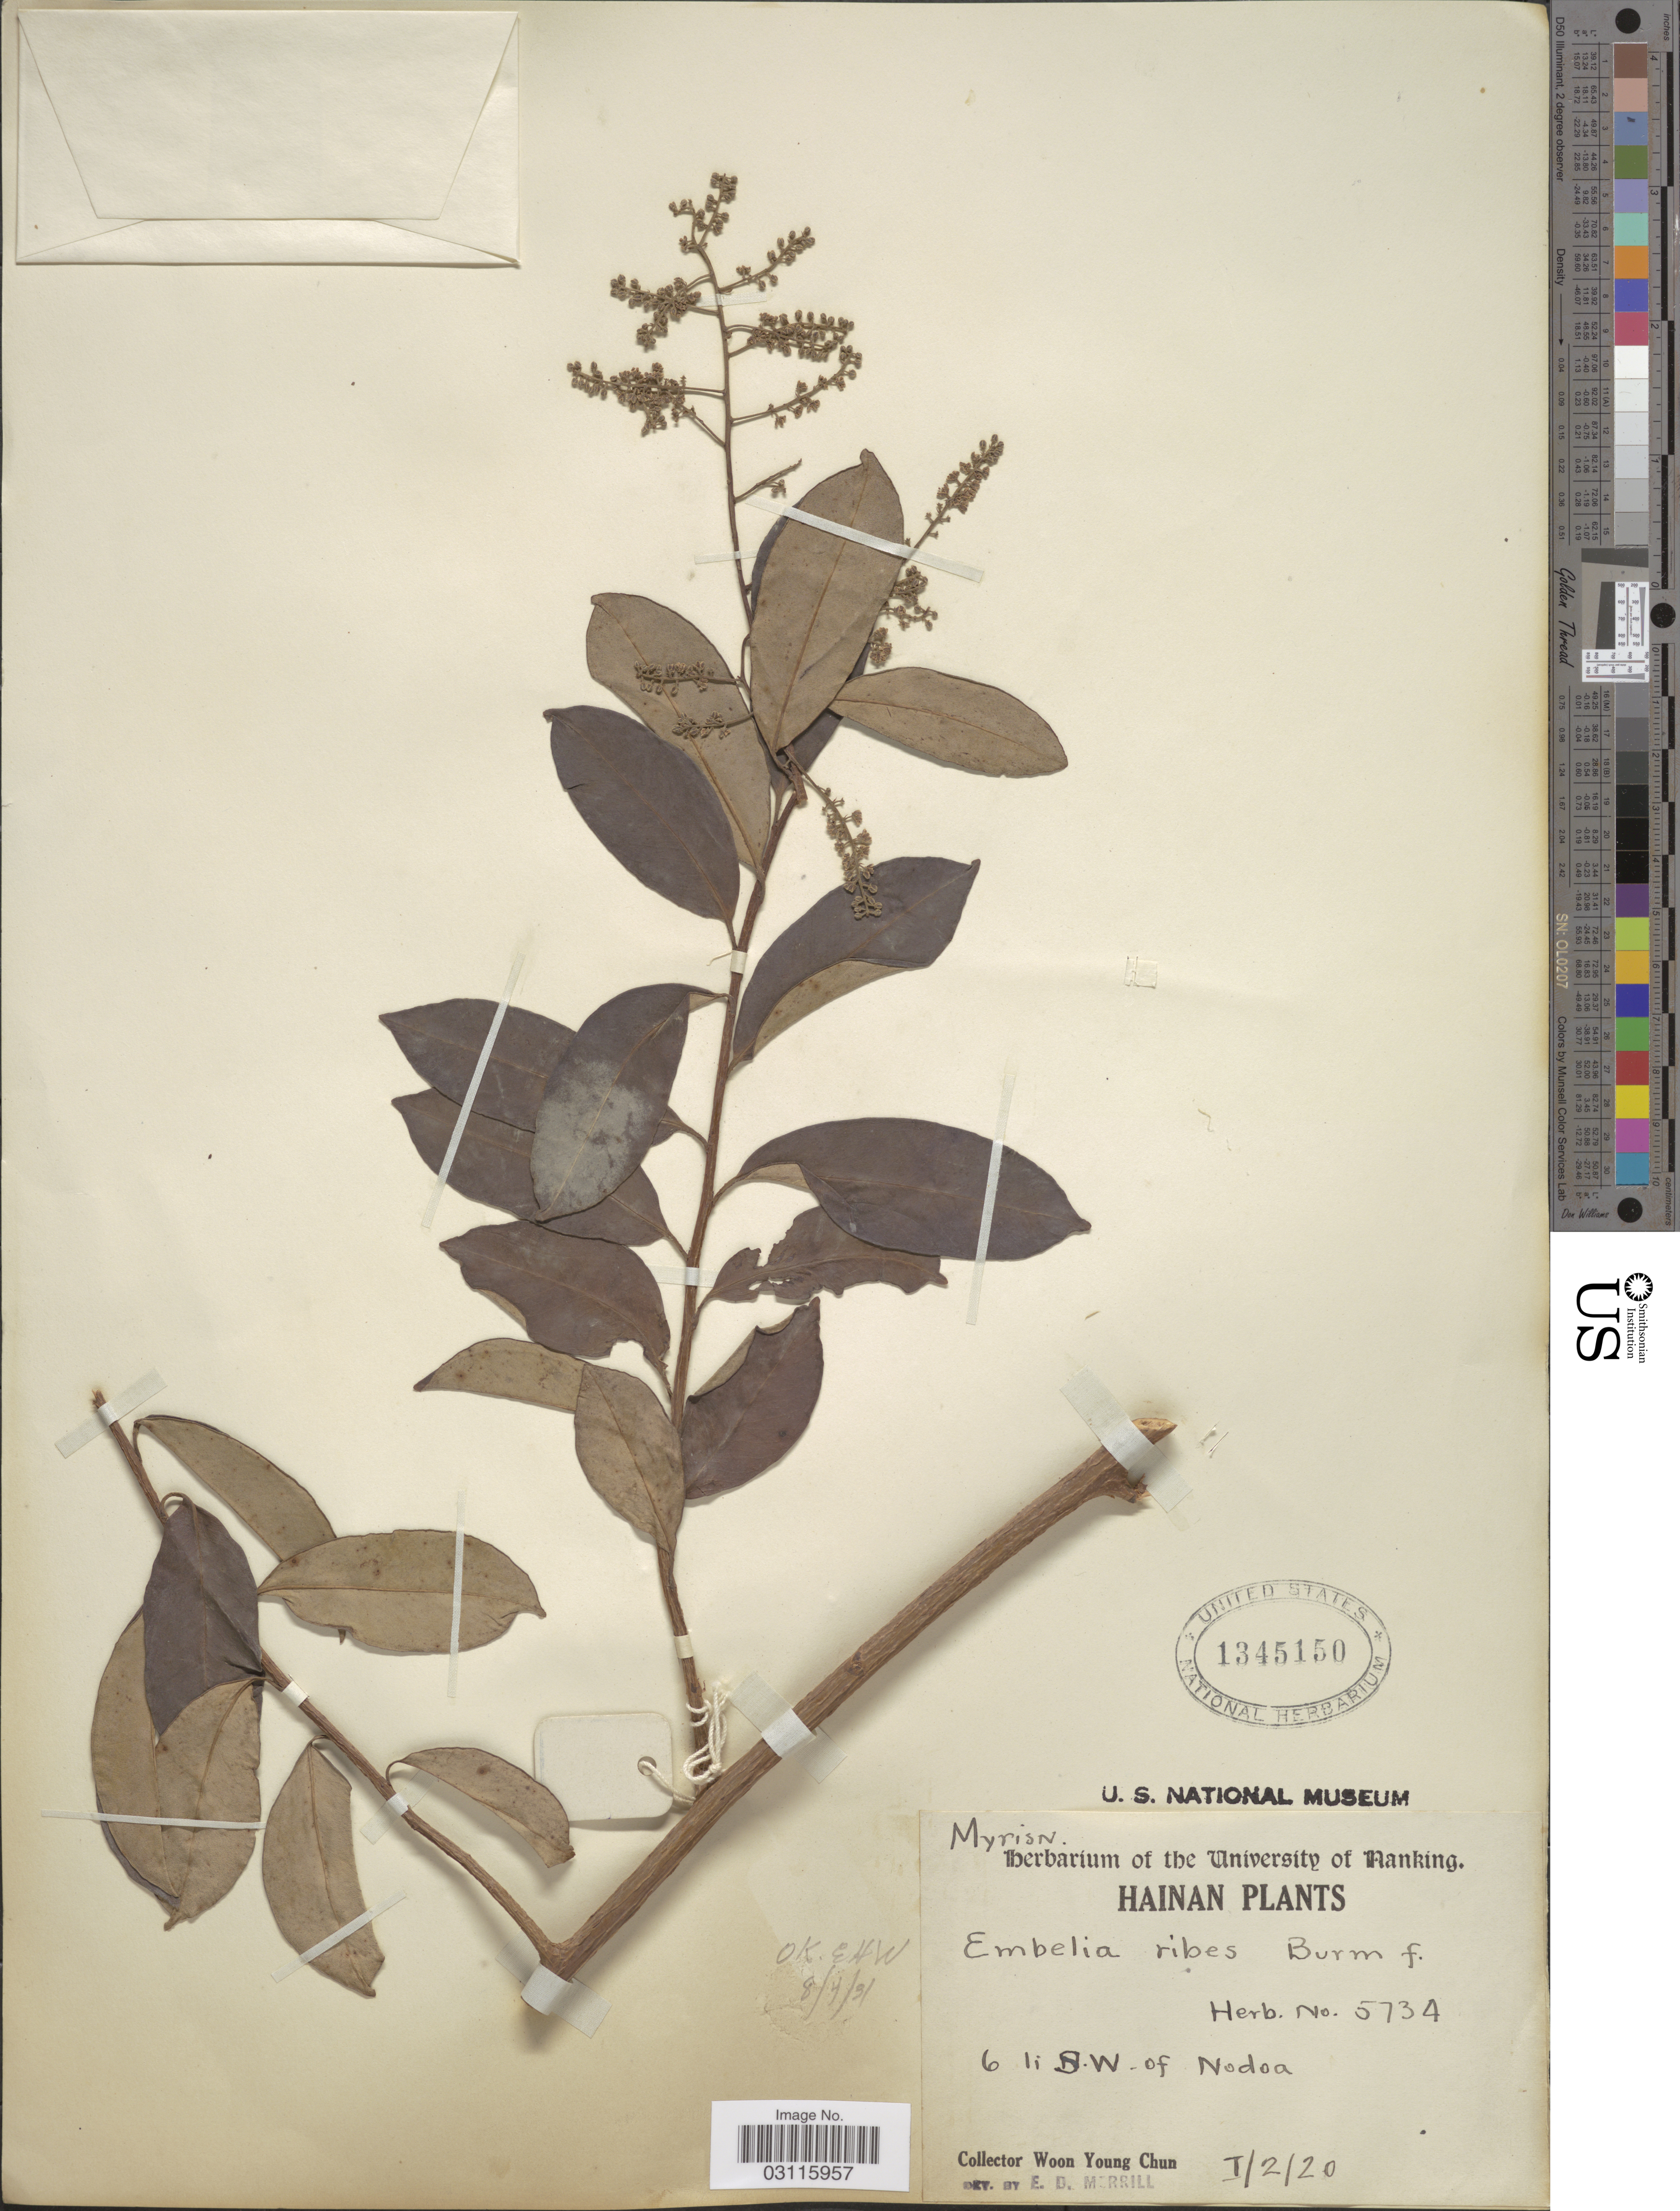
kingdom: Plantae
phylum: Tracheophyta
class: Magnoliopsida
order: Ericales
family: Primulaceae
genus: Embelia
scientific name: Embelia ribes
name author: Burm. f.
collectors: W. Y. Chun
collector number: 5734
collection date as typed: Transcribed d/m/y: 2/1/20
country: China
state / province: Hainan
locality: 6 li S.W. of Nodoa.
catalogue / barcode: US 1345150